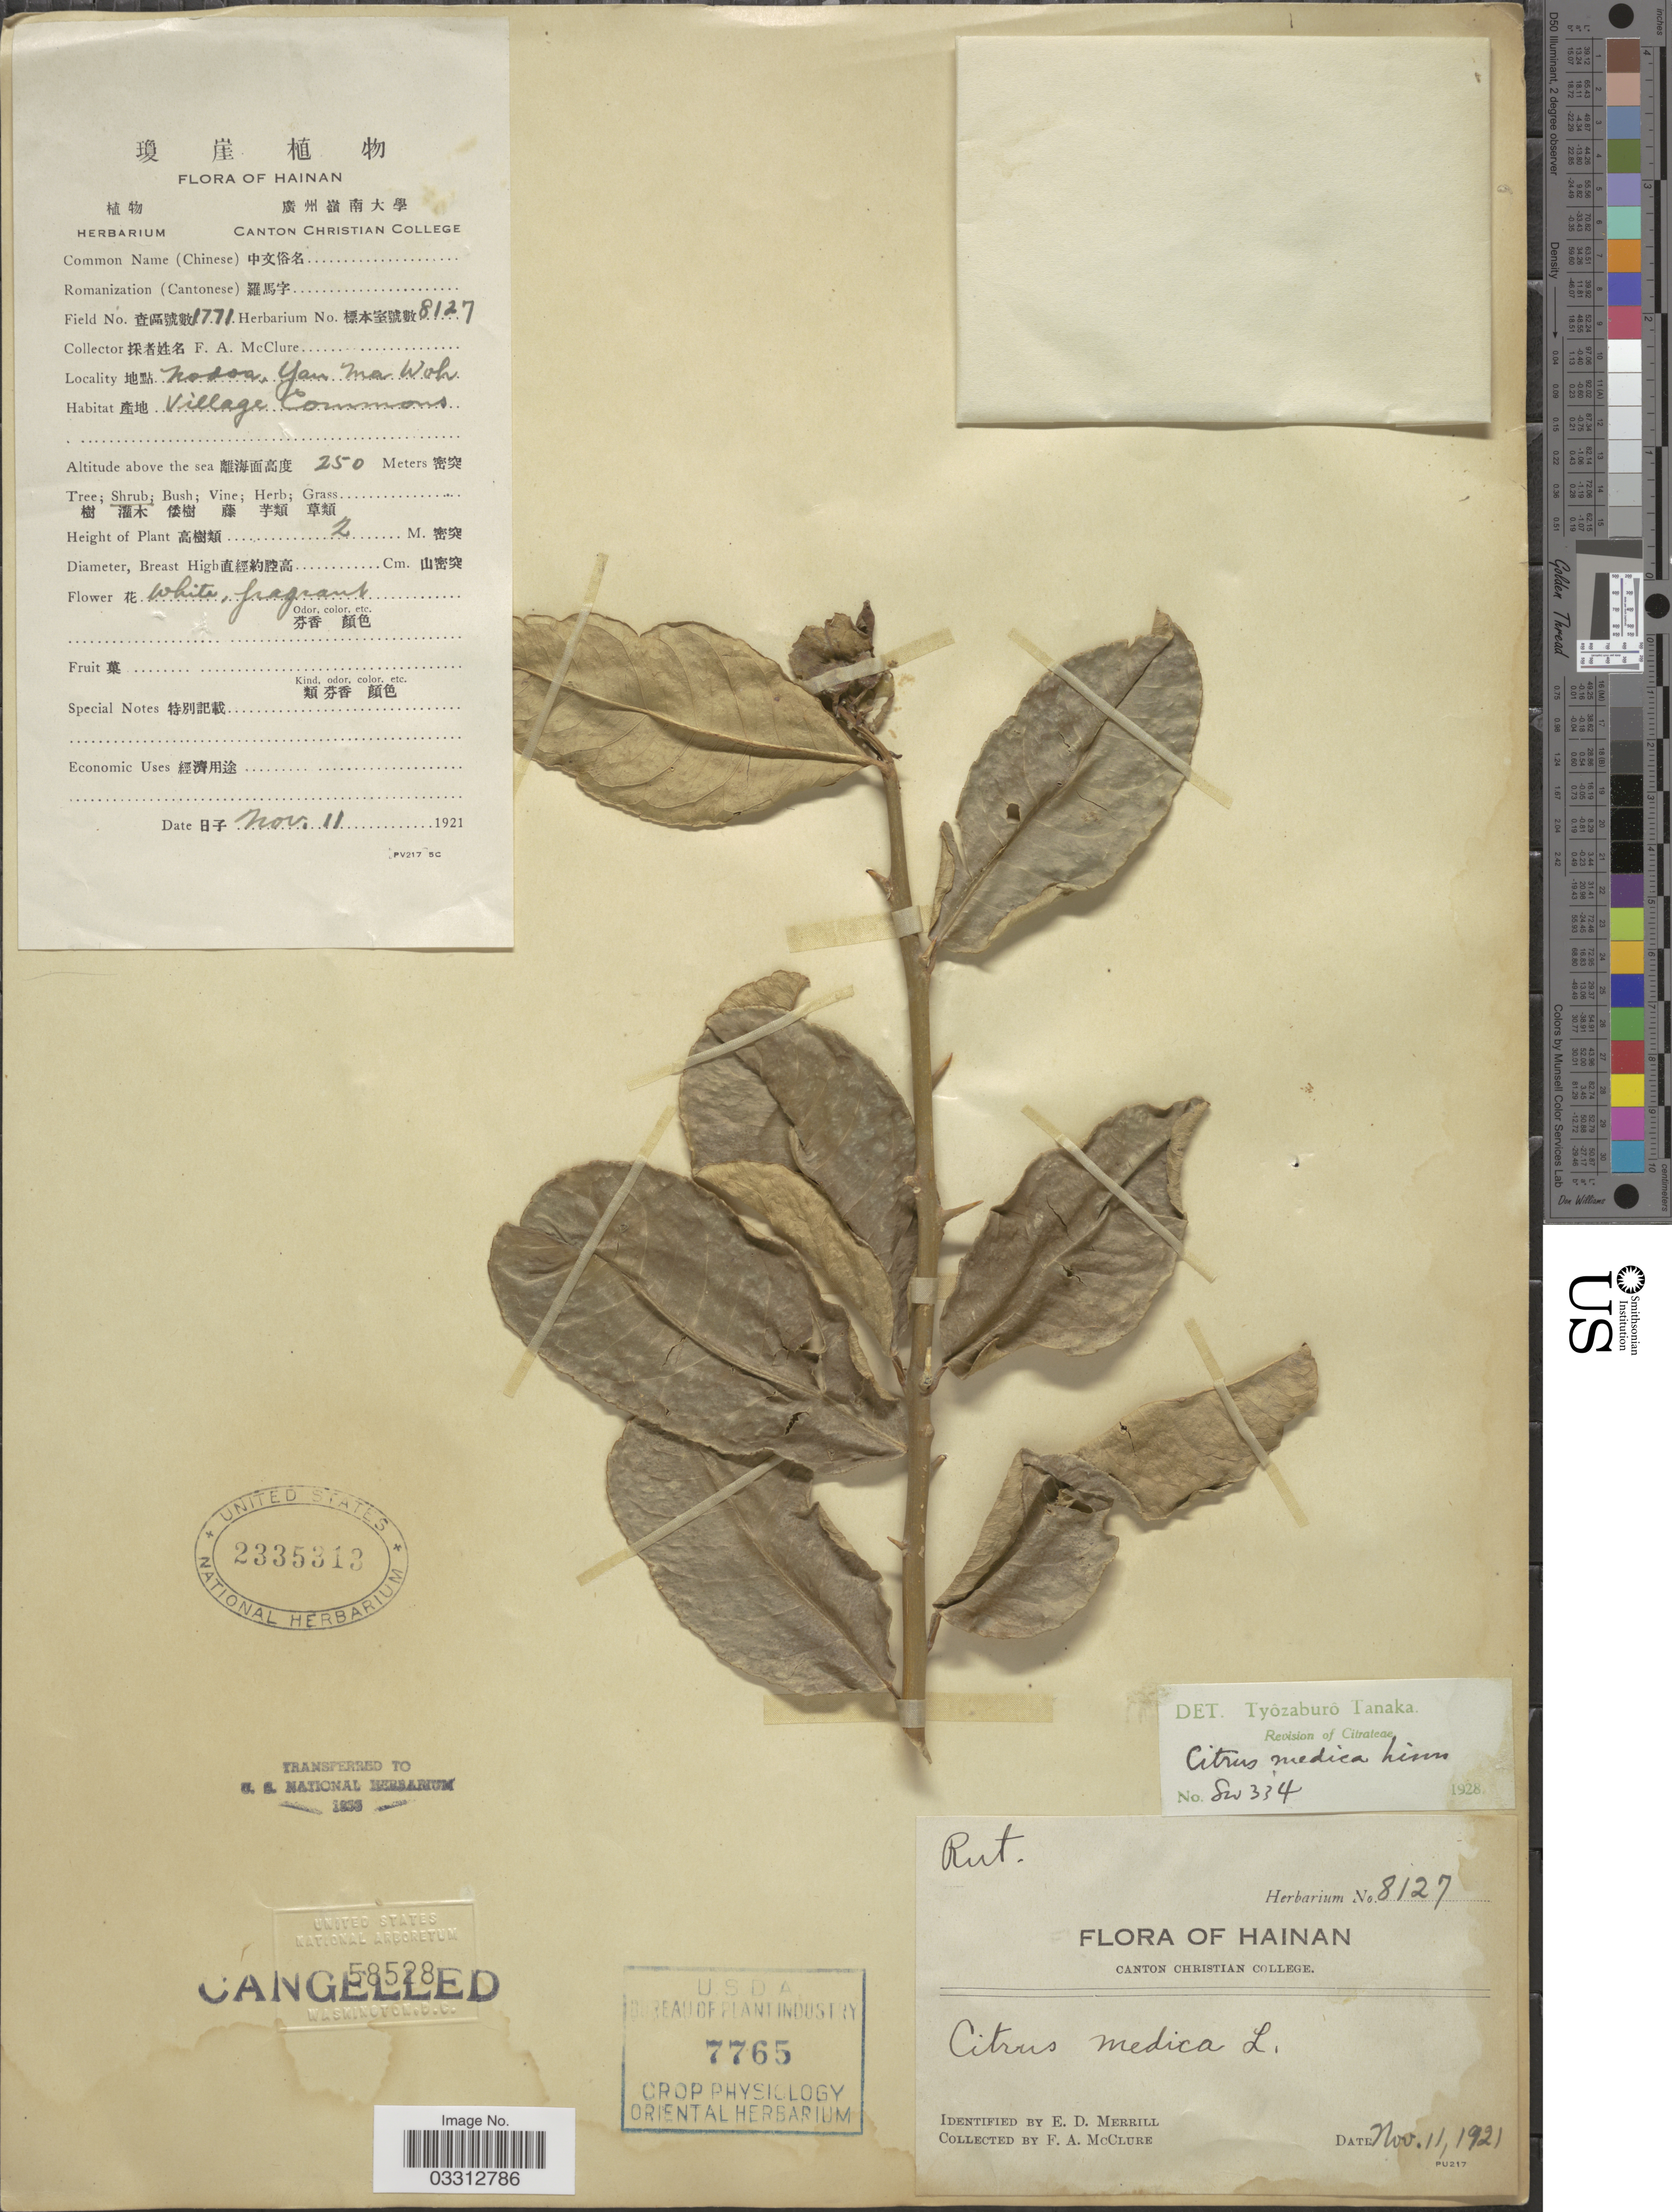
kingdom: Plantae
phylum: Tracheophyta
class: Magnoliopsida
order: Sapindales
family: Rutaceae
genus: Citrus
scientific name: Citrus medica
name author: L.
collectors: F. A. McClure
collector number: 1771/8127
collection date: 1921-11-11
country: China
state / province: Hainan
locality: Nodoa Yan Ma Woh.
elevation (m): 250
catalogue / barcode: US 2335313